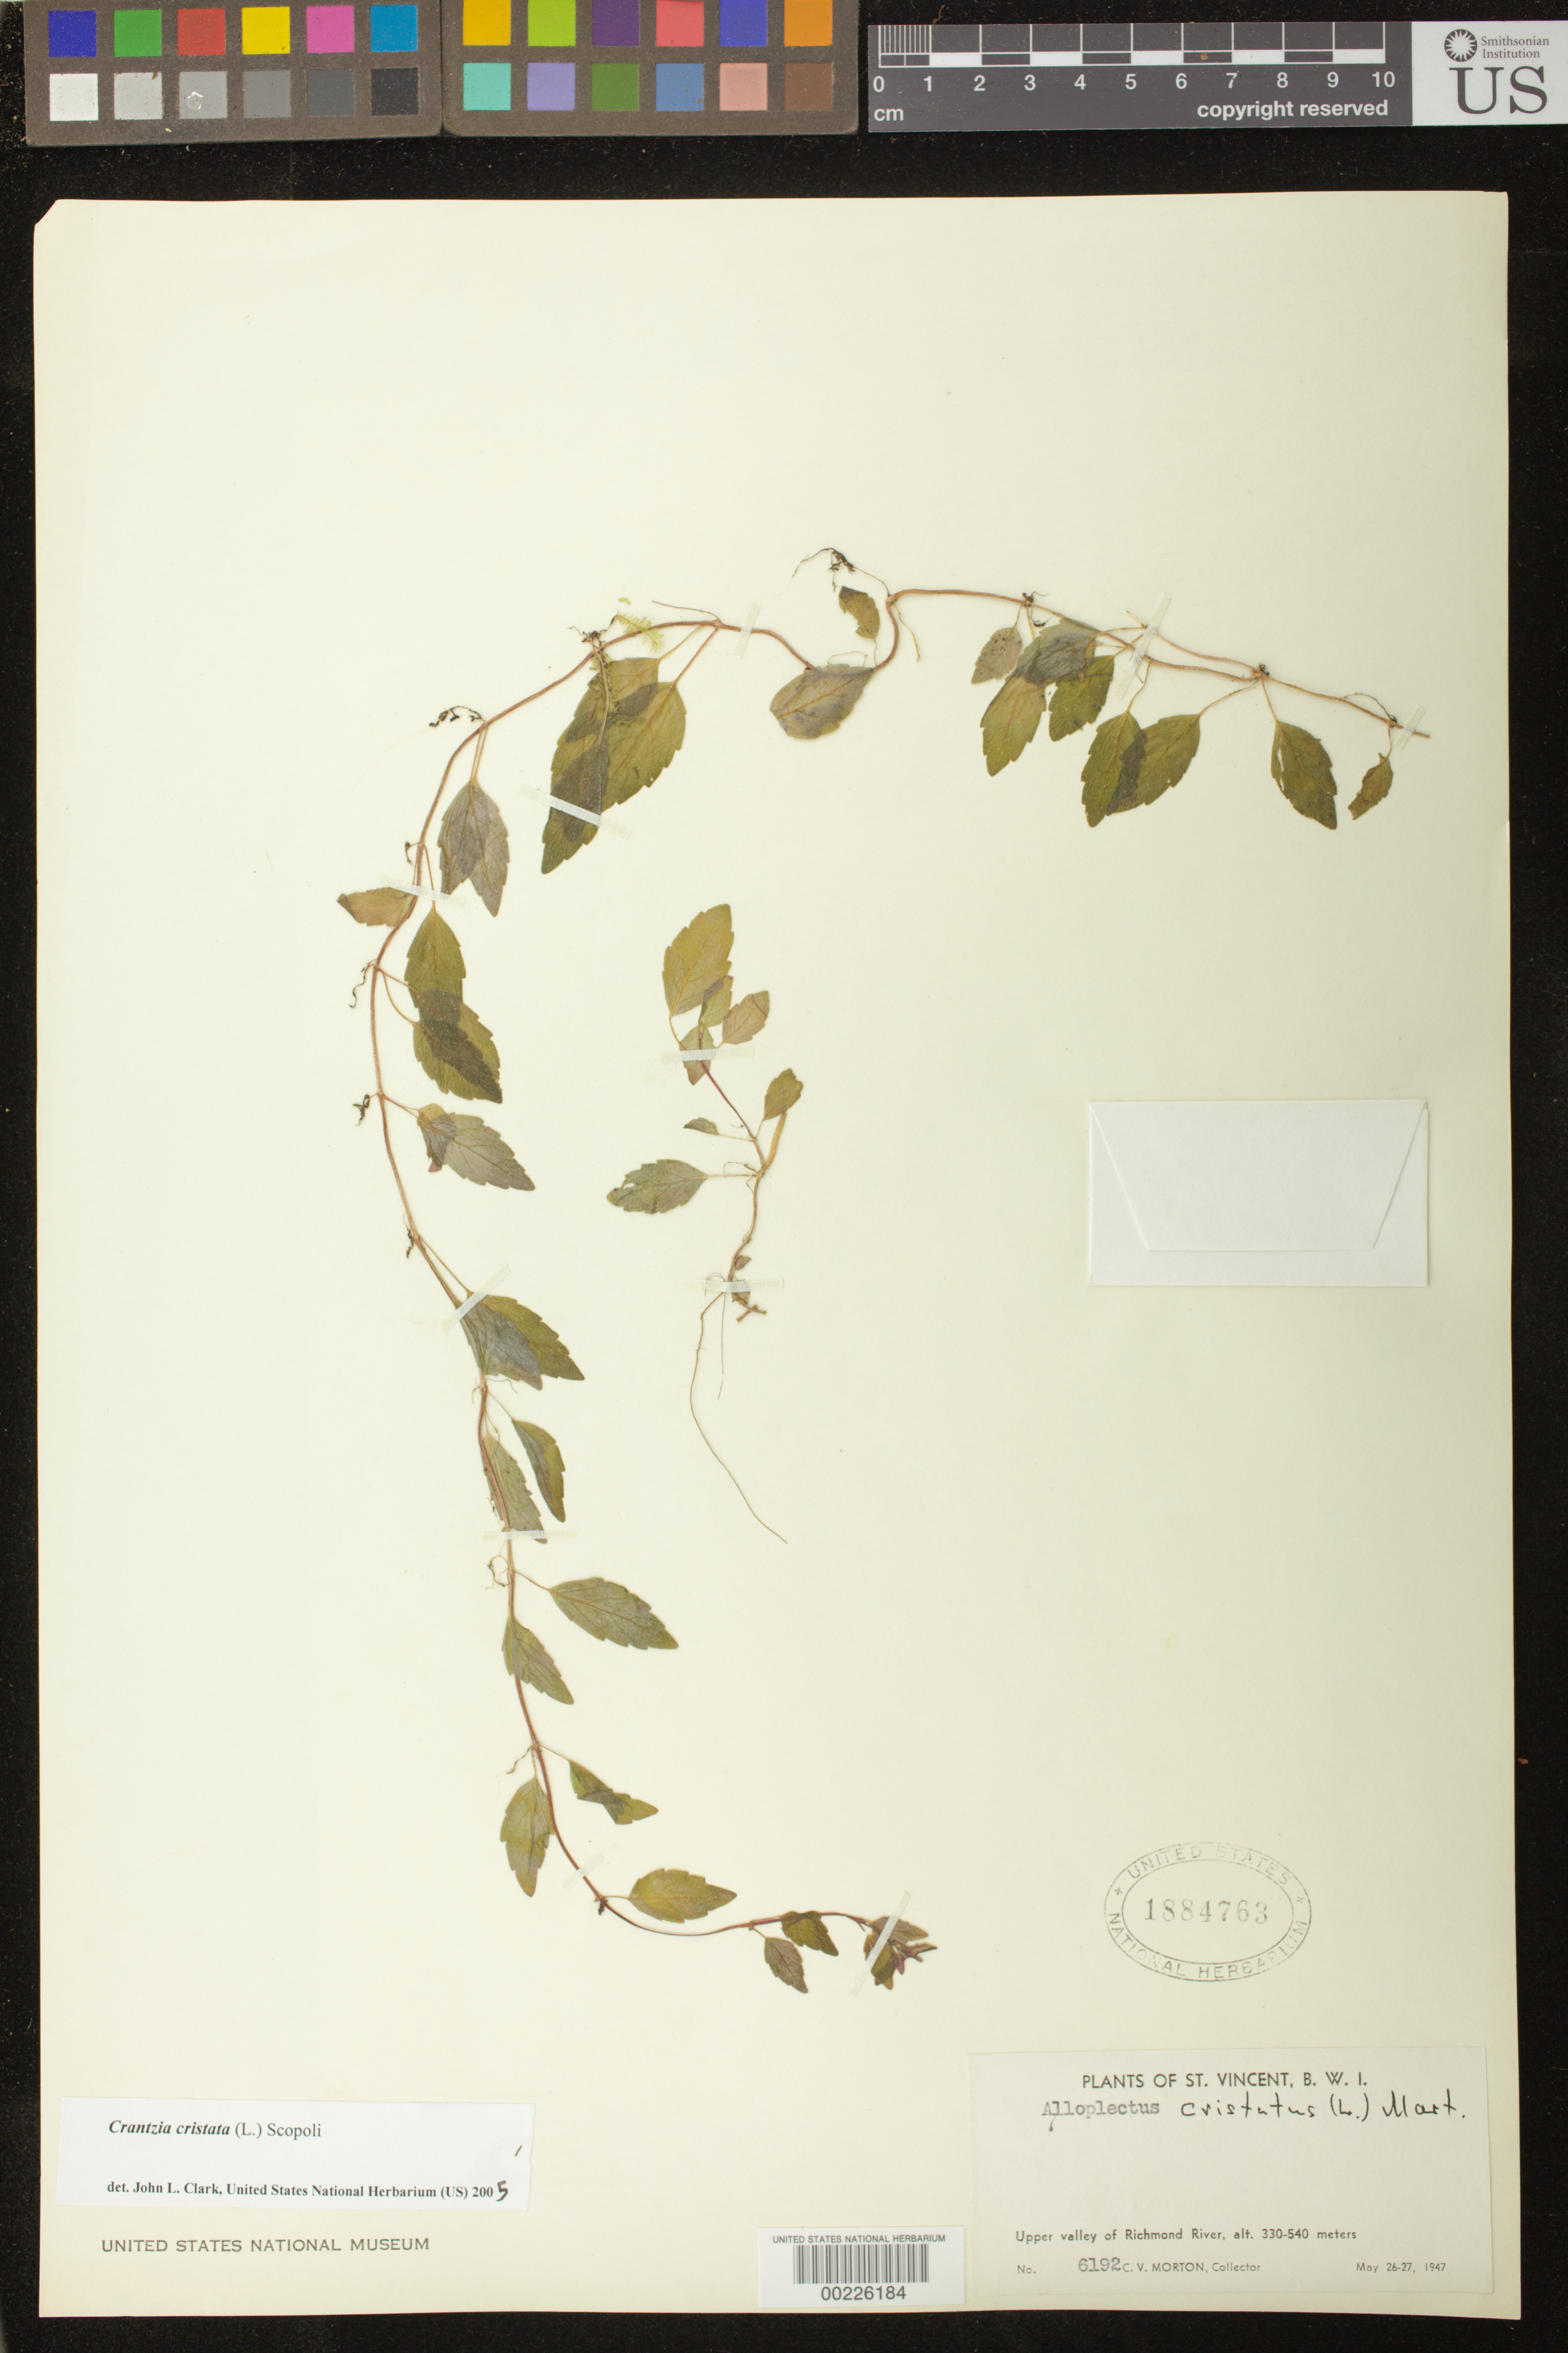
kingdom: Plantae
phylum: Tracheophyta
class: Magnoliopsida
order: Lamiales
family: Gesneriaceae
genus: Crantzia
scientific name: Crantzia cristata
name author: (L.) Scop. ex Fritsch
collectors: C. V. Morton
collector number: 6192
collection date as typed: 26-27 May 1947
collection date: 1947-05-26/1947-05-27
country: St. Vincent - Grenadines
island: St. Vincent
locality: Upper valley of Richmond River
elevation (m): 330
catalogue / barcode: US 1884763